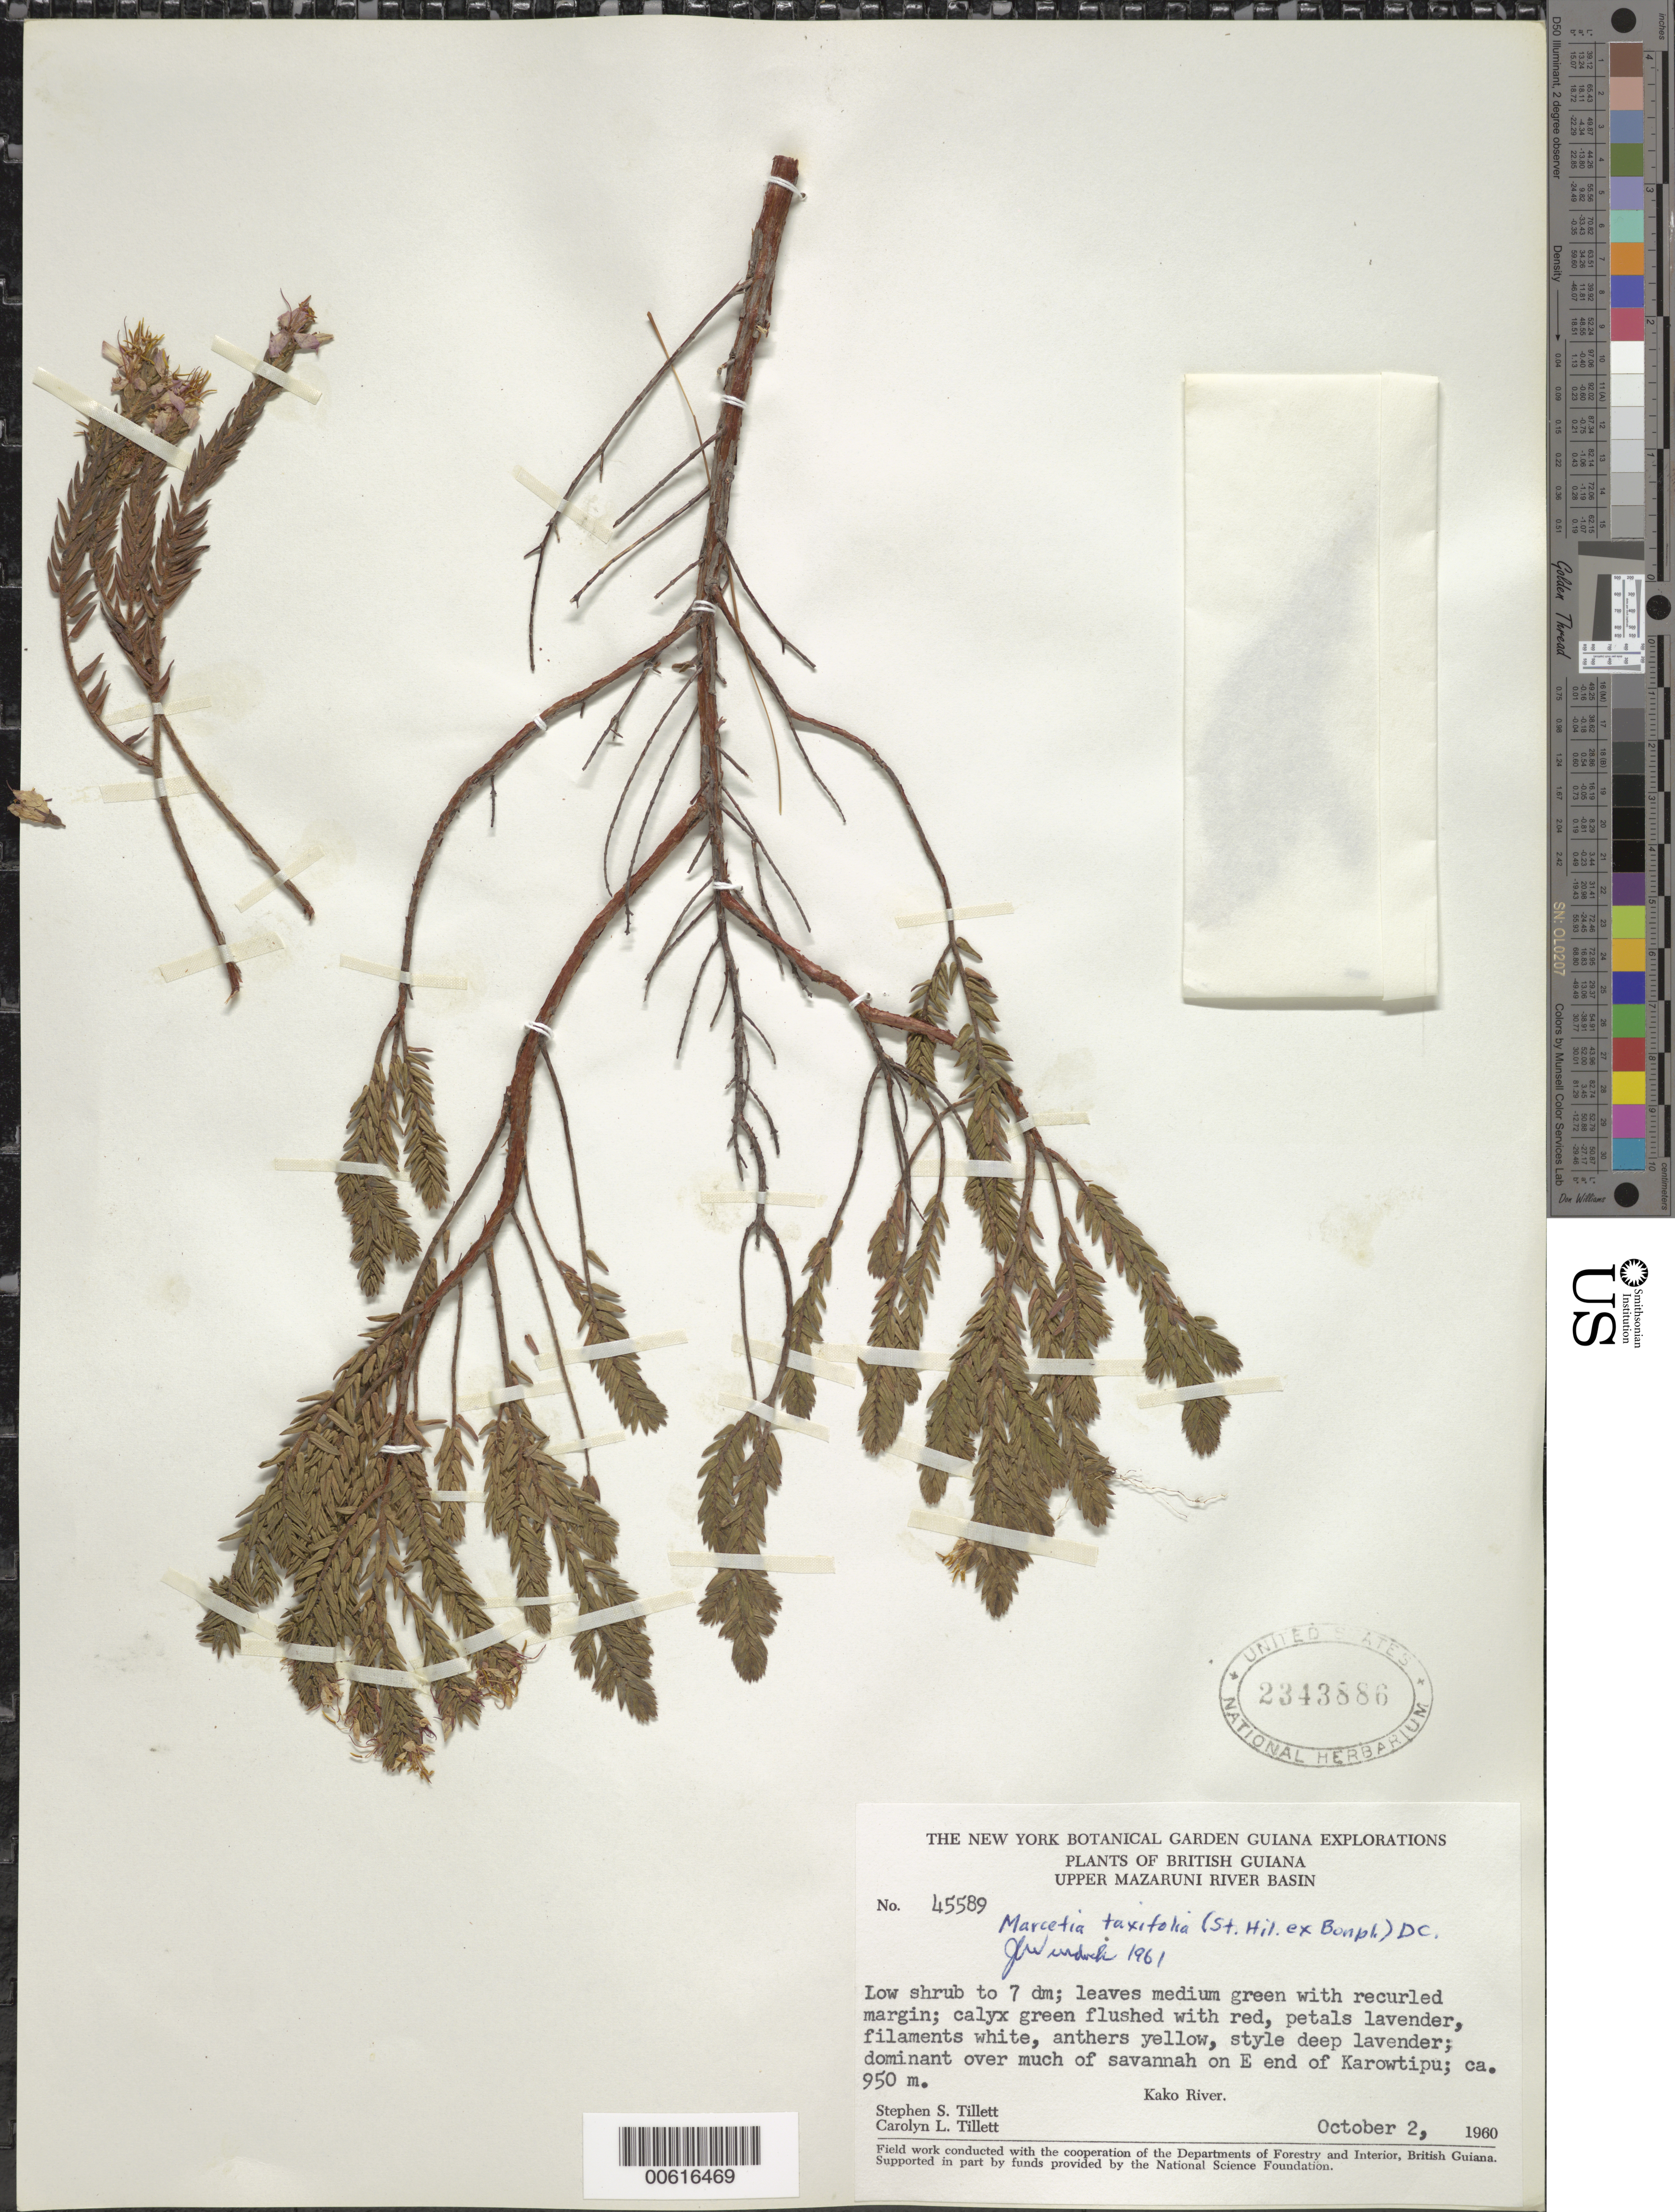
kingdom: Plantae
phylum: Tracheophyta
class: Magnoliopsida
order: Myrtales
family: Melastomataceae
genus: Marcetia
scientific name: Marcetia taxifolia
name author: (A. St.-Hil.) DC.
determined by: Wurdack, John J., (US), US (UNITED STATES)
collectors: S. S. Tillett, C. L. Tillett & R. Boyan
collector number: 45589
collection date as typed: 2-Oct-60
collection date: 1960-10-02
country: Guyana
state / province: Cuyuni-Mazaruni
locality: Karowtipu, E end of, Kako R., upper Mazaruni River Basin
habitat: Savanna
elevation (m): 945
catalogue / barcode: US 2343886